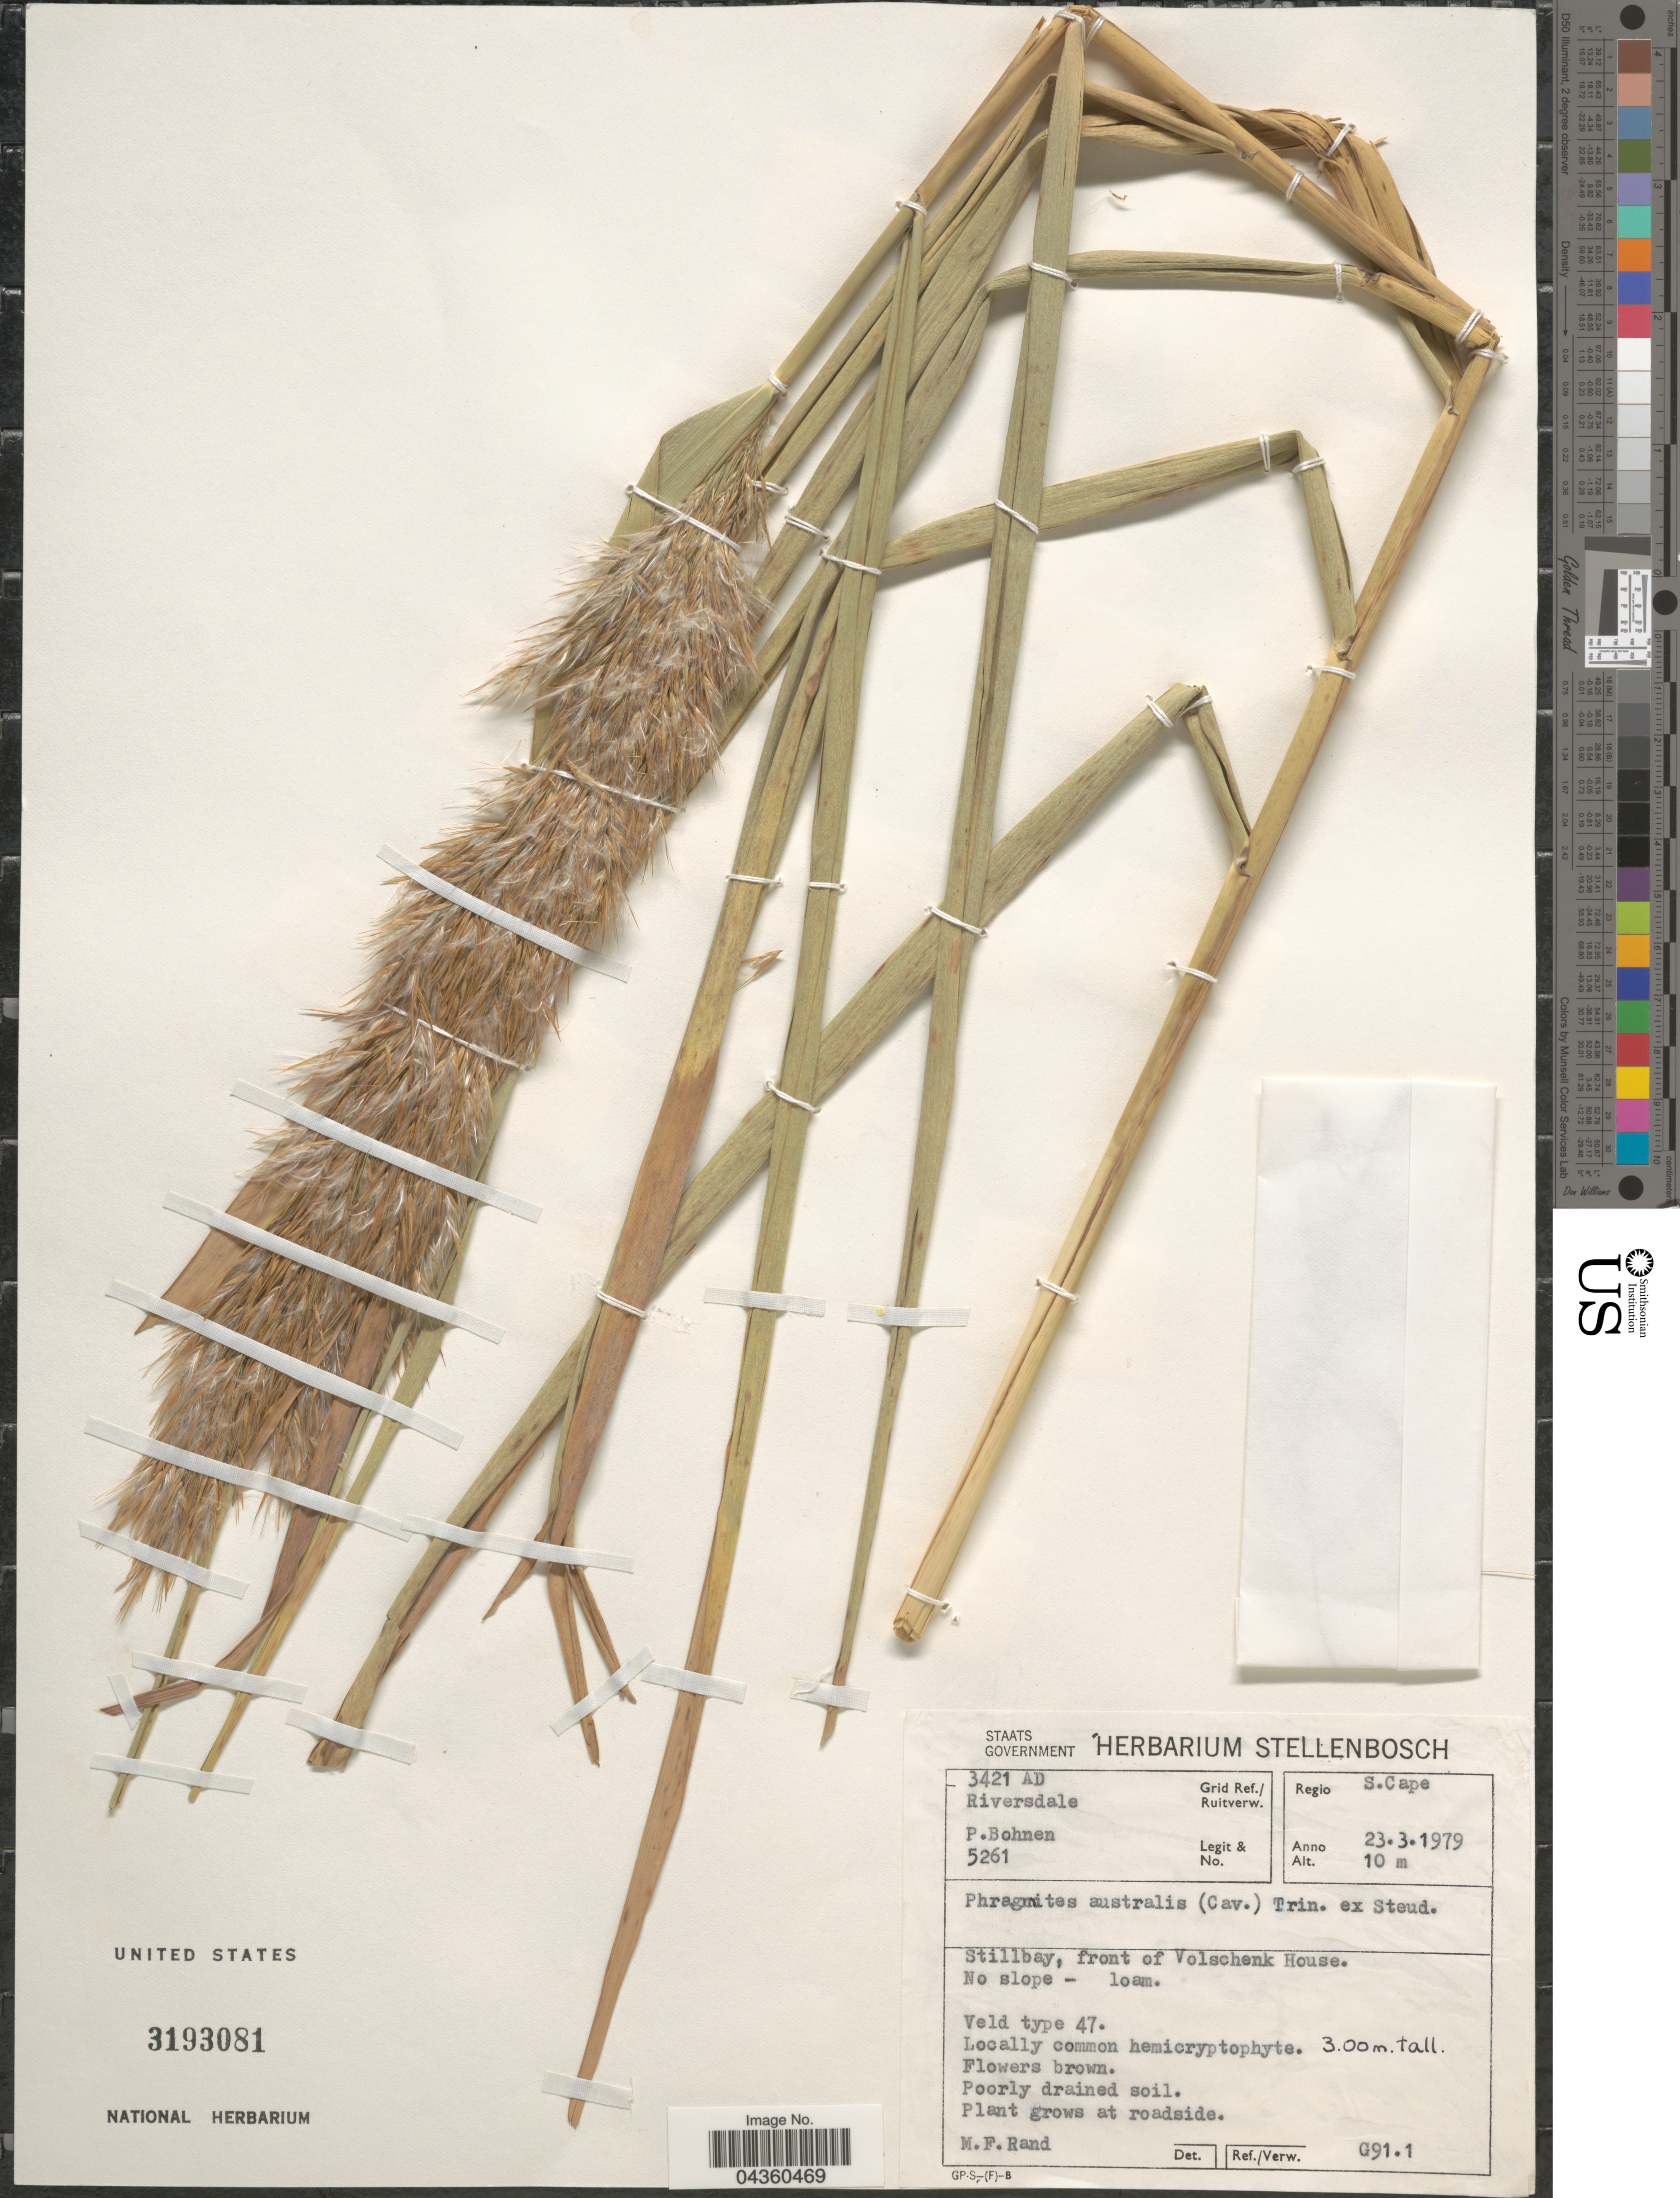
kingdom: Plantae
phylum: Tracheophyta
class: Liliopsida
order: Poales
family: Poaceae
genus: Phragmites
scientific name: Phragmites australis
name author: (Cav.) Trin. ex Steud.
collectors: P. Bohnen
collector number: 5261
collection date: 1979-03-23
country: South Africa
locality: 3421 AD Riversdale Grid Ref./Ruitverw. Regio S. Cape. Stillbay, front of Volschenk House.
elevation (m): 10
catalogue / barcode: US 3193081